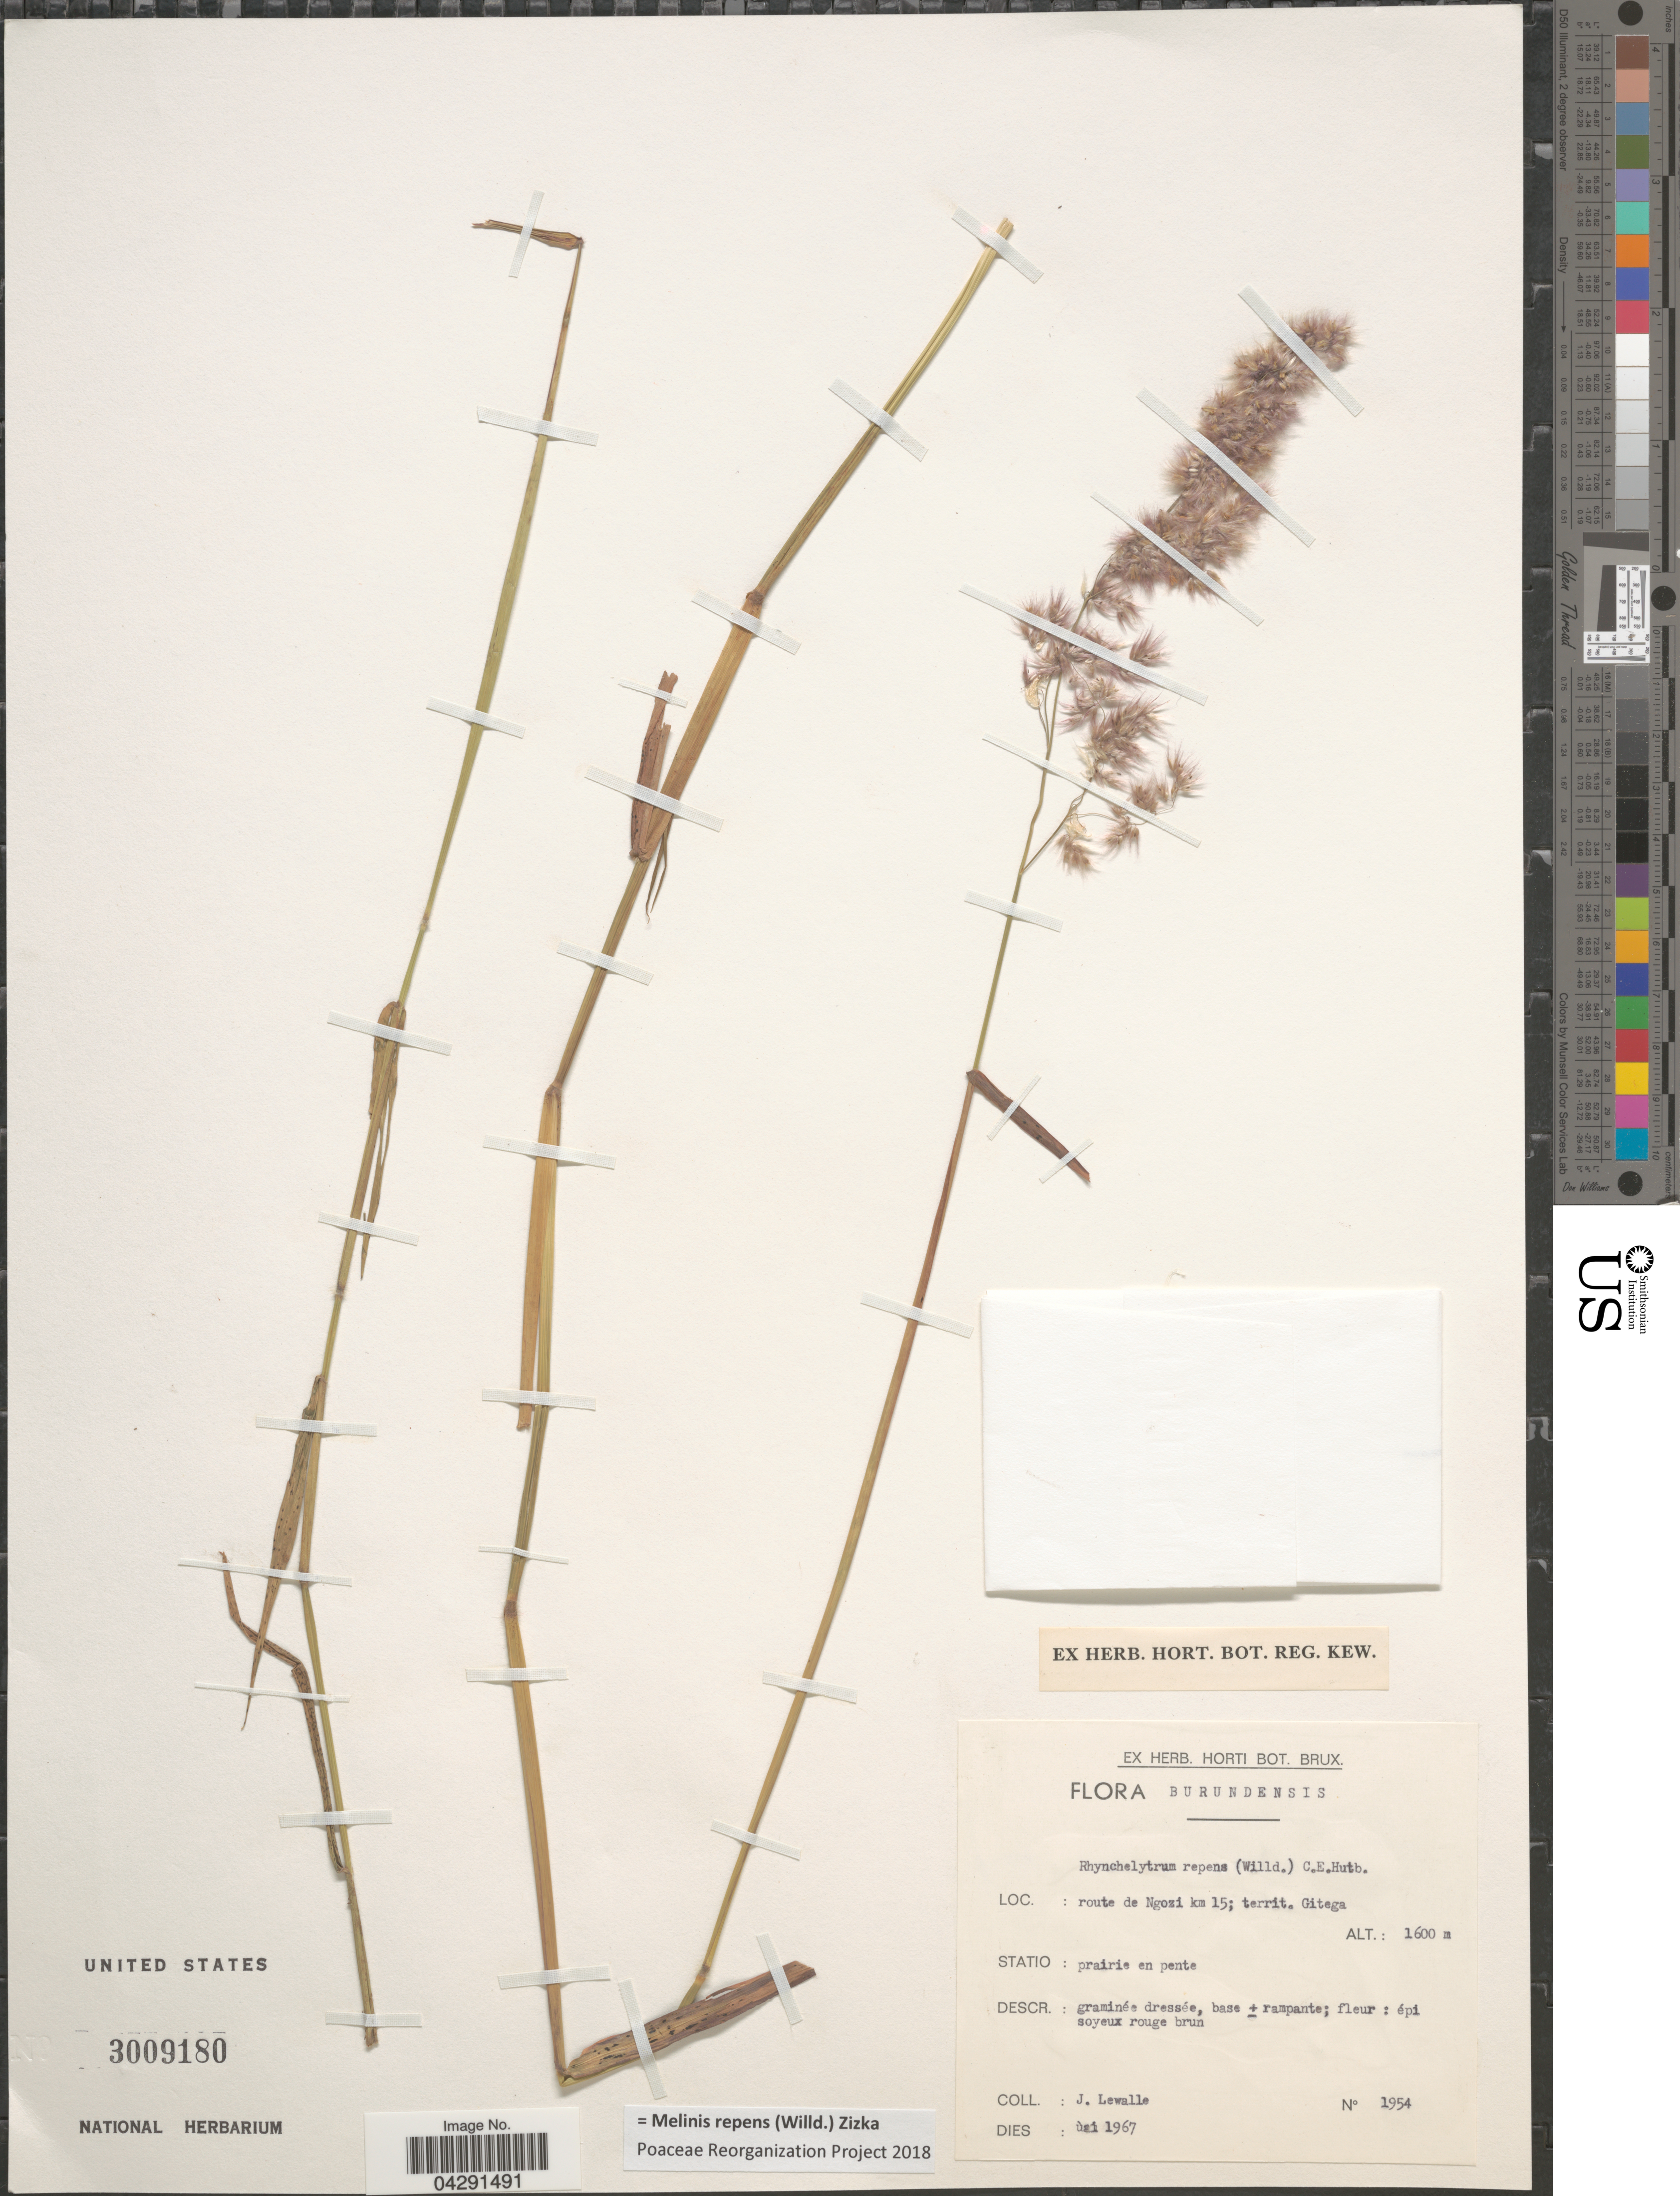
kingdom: Plantae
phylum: Tracheophyta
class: Liliopsida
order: Poales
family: Poaceae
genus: Melinis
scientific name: Melinis repens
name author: (Willd.) Zizka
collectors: J. Lewalle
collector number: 1954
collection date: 1967-06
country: Burundi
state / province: Ngozi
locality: Route de Ngozi km 15; territ. Gitega.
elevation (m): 1600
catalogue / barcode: US 3009180